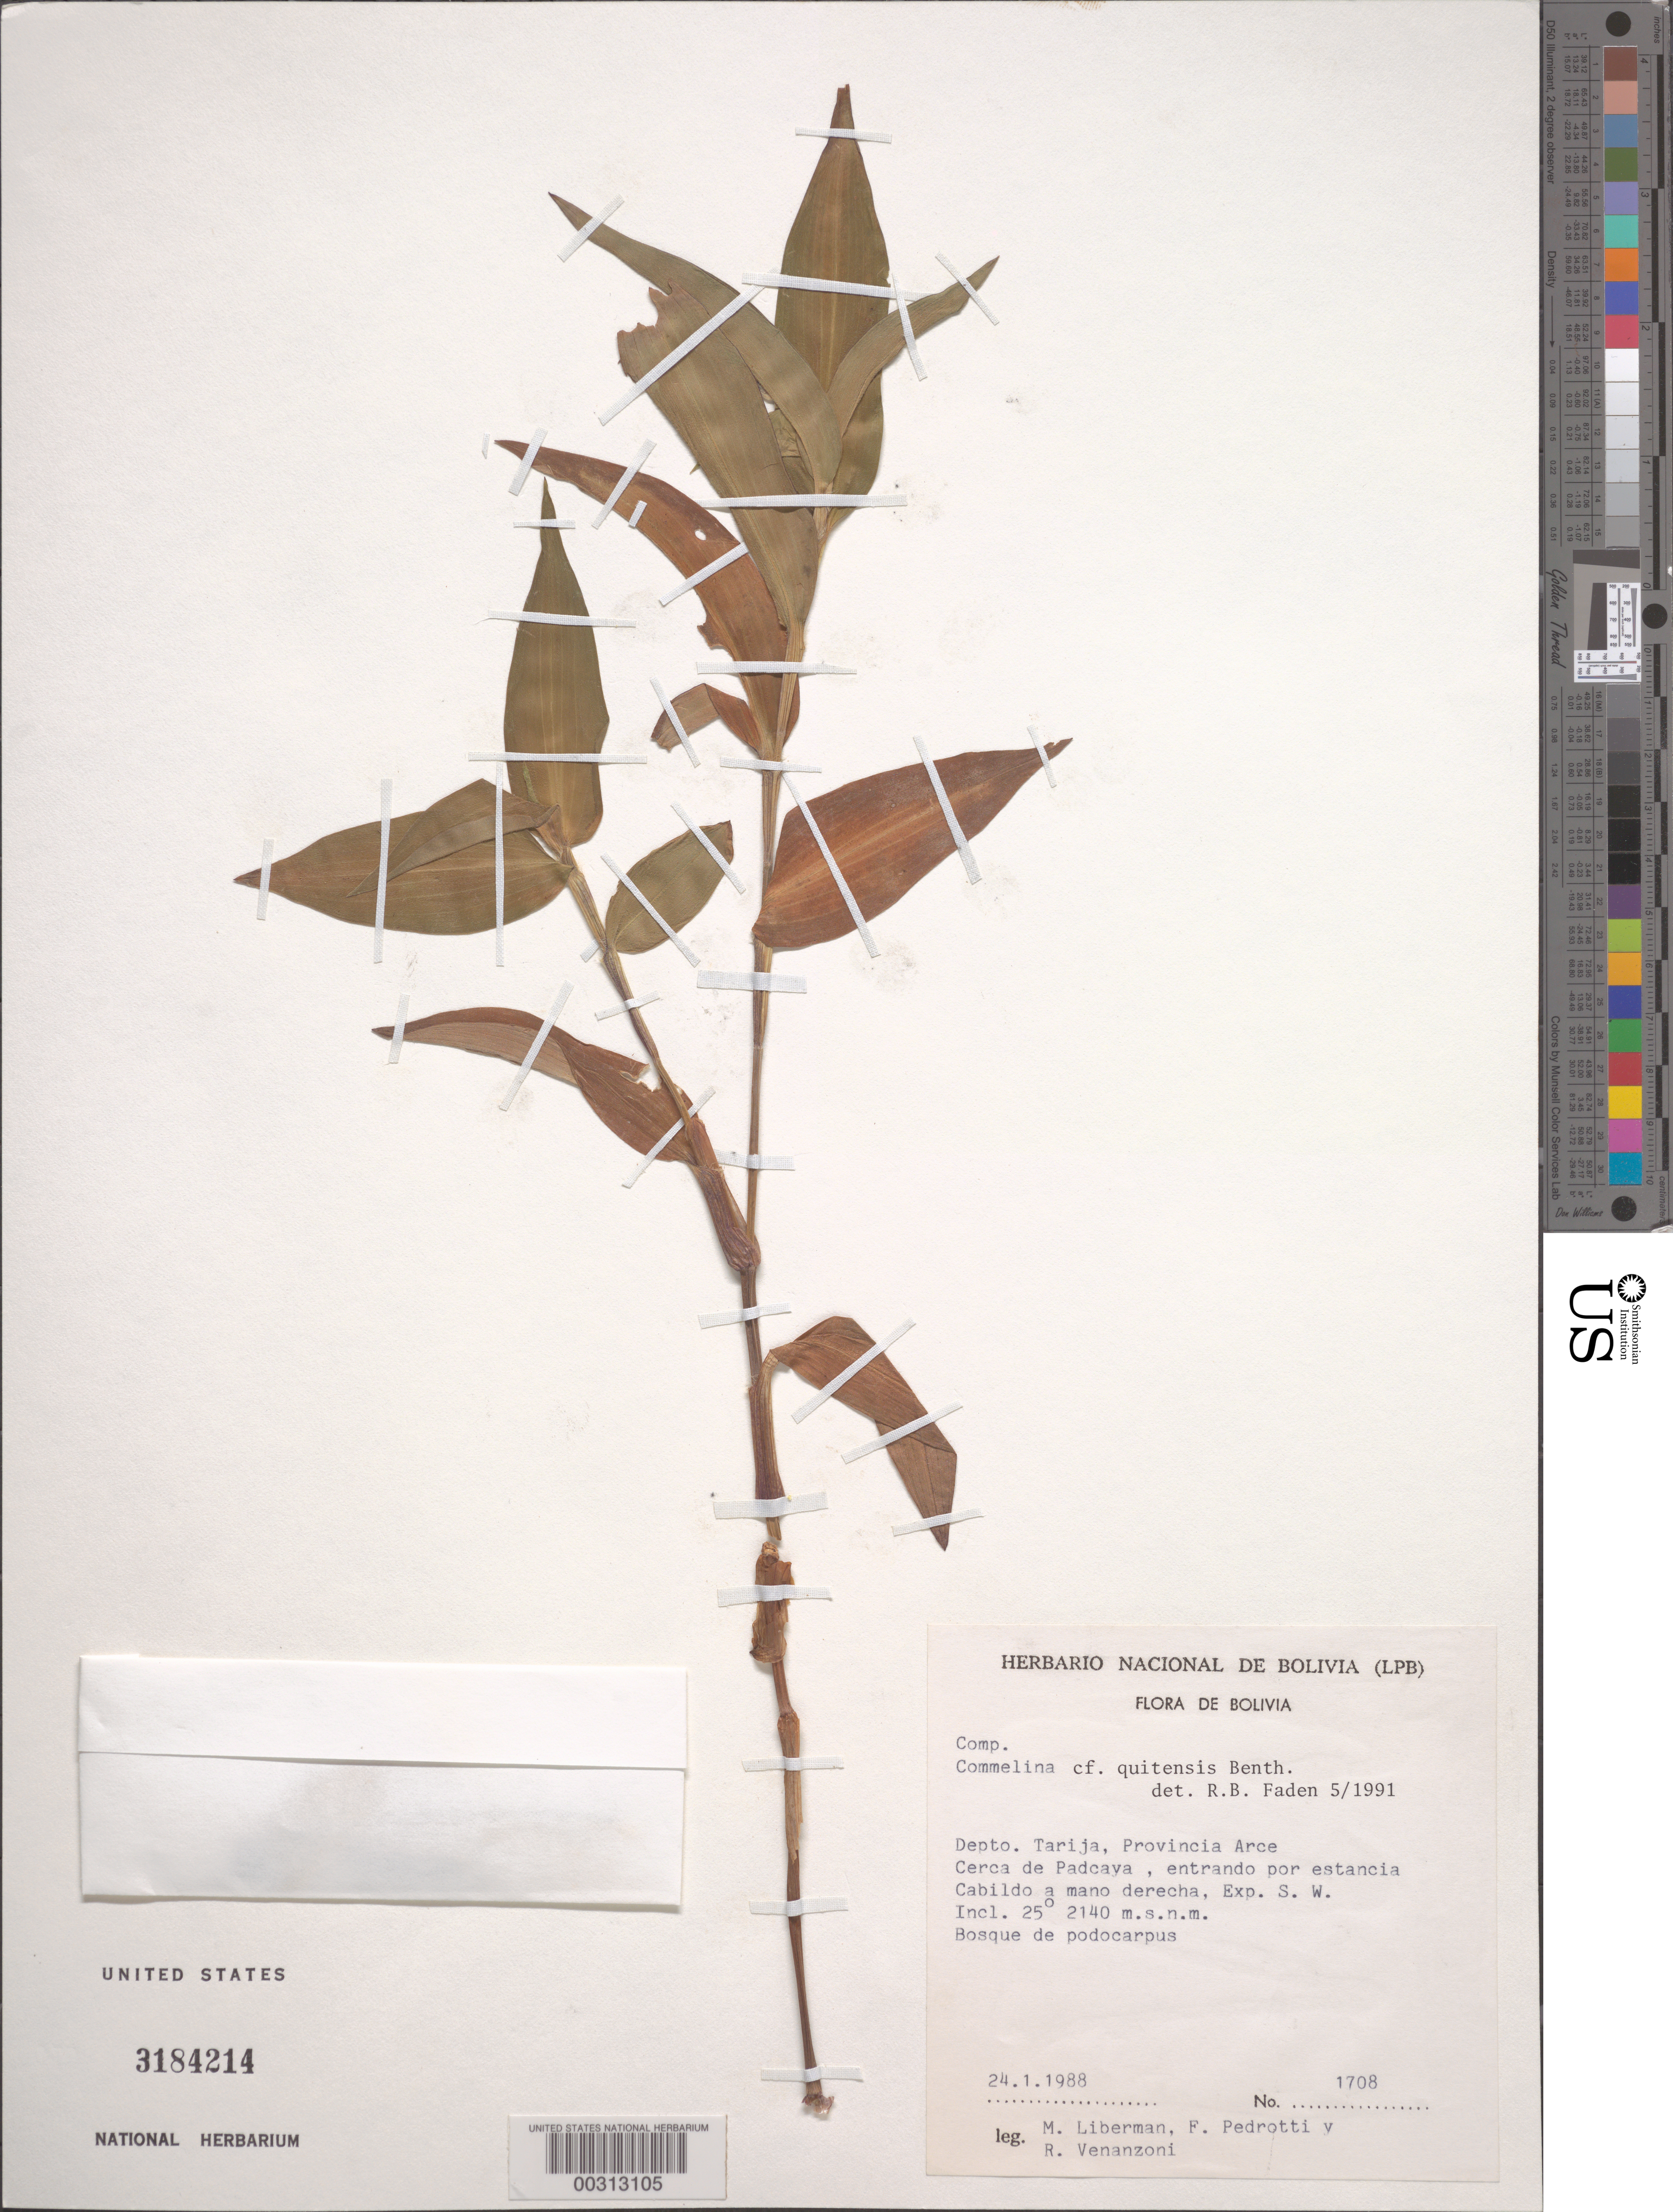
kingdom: Plantae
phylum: Tracheophyta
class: Liliopsida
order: Commelinales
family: Commelinaceae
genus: Commelina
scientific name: Commelina quitensis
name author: Benth.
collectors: M. Liberman, F. Pedrotti & R. Venanzoni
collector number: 1708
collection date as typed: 24 Jan 1988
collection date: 1988-01-24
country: Bolivia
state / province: Tarija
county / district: Arce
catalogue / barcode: US 3184214